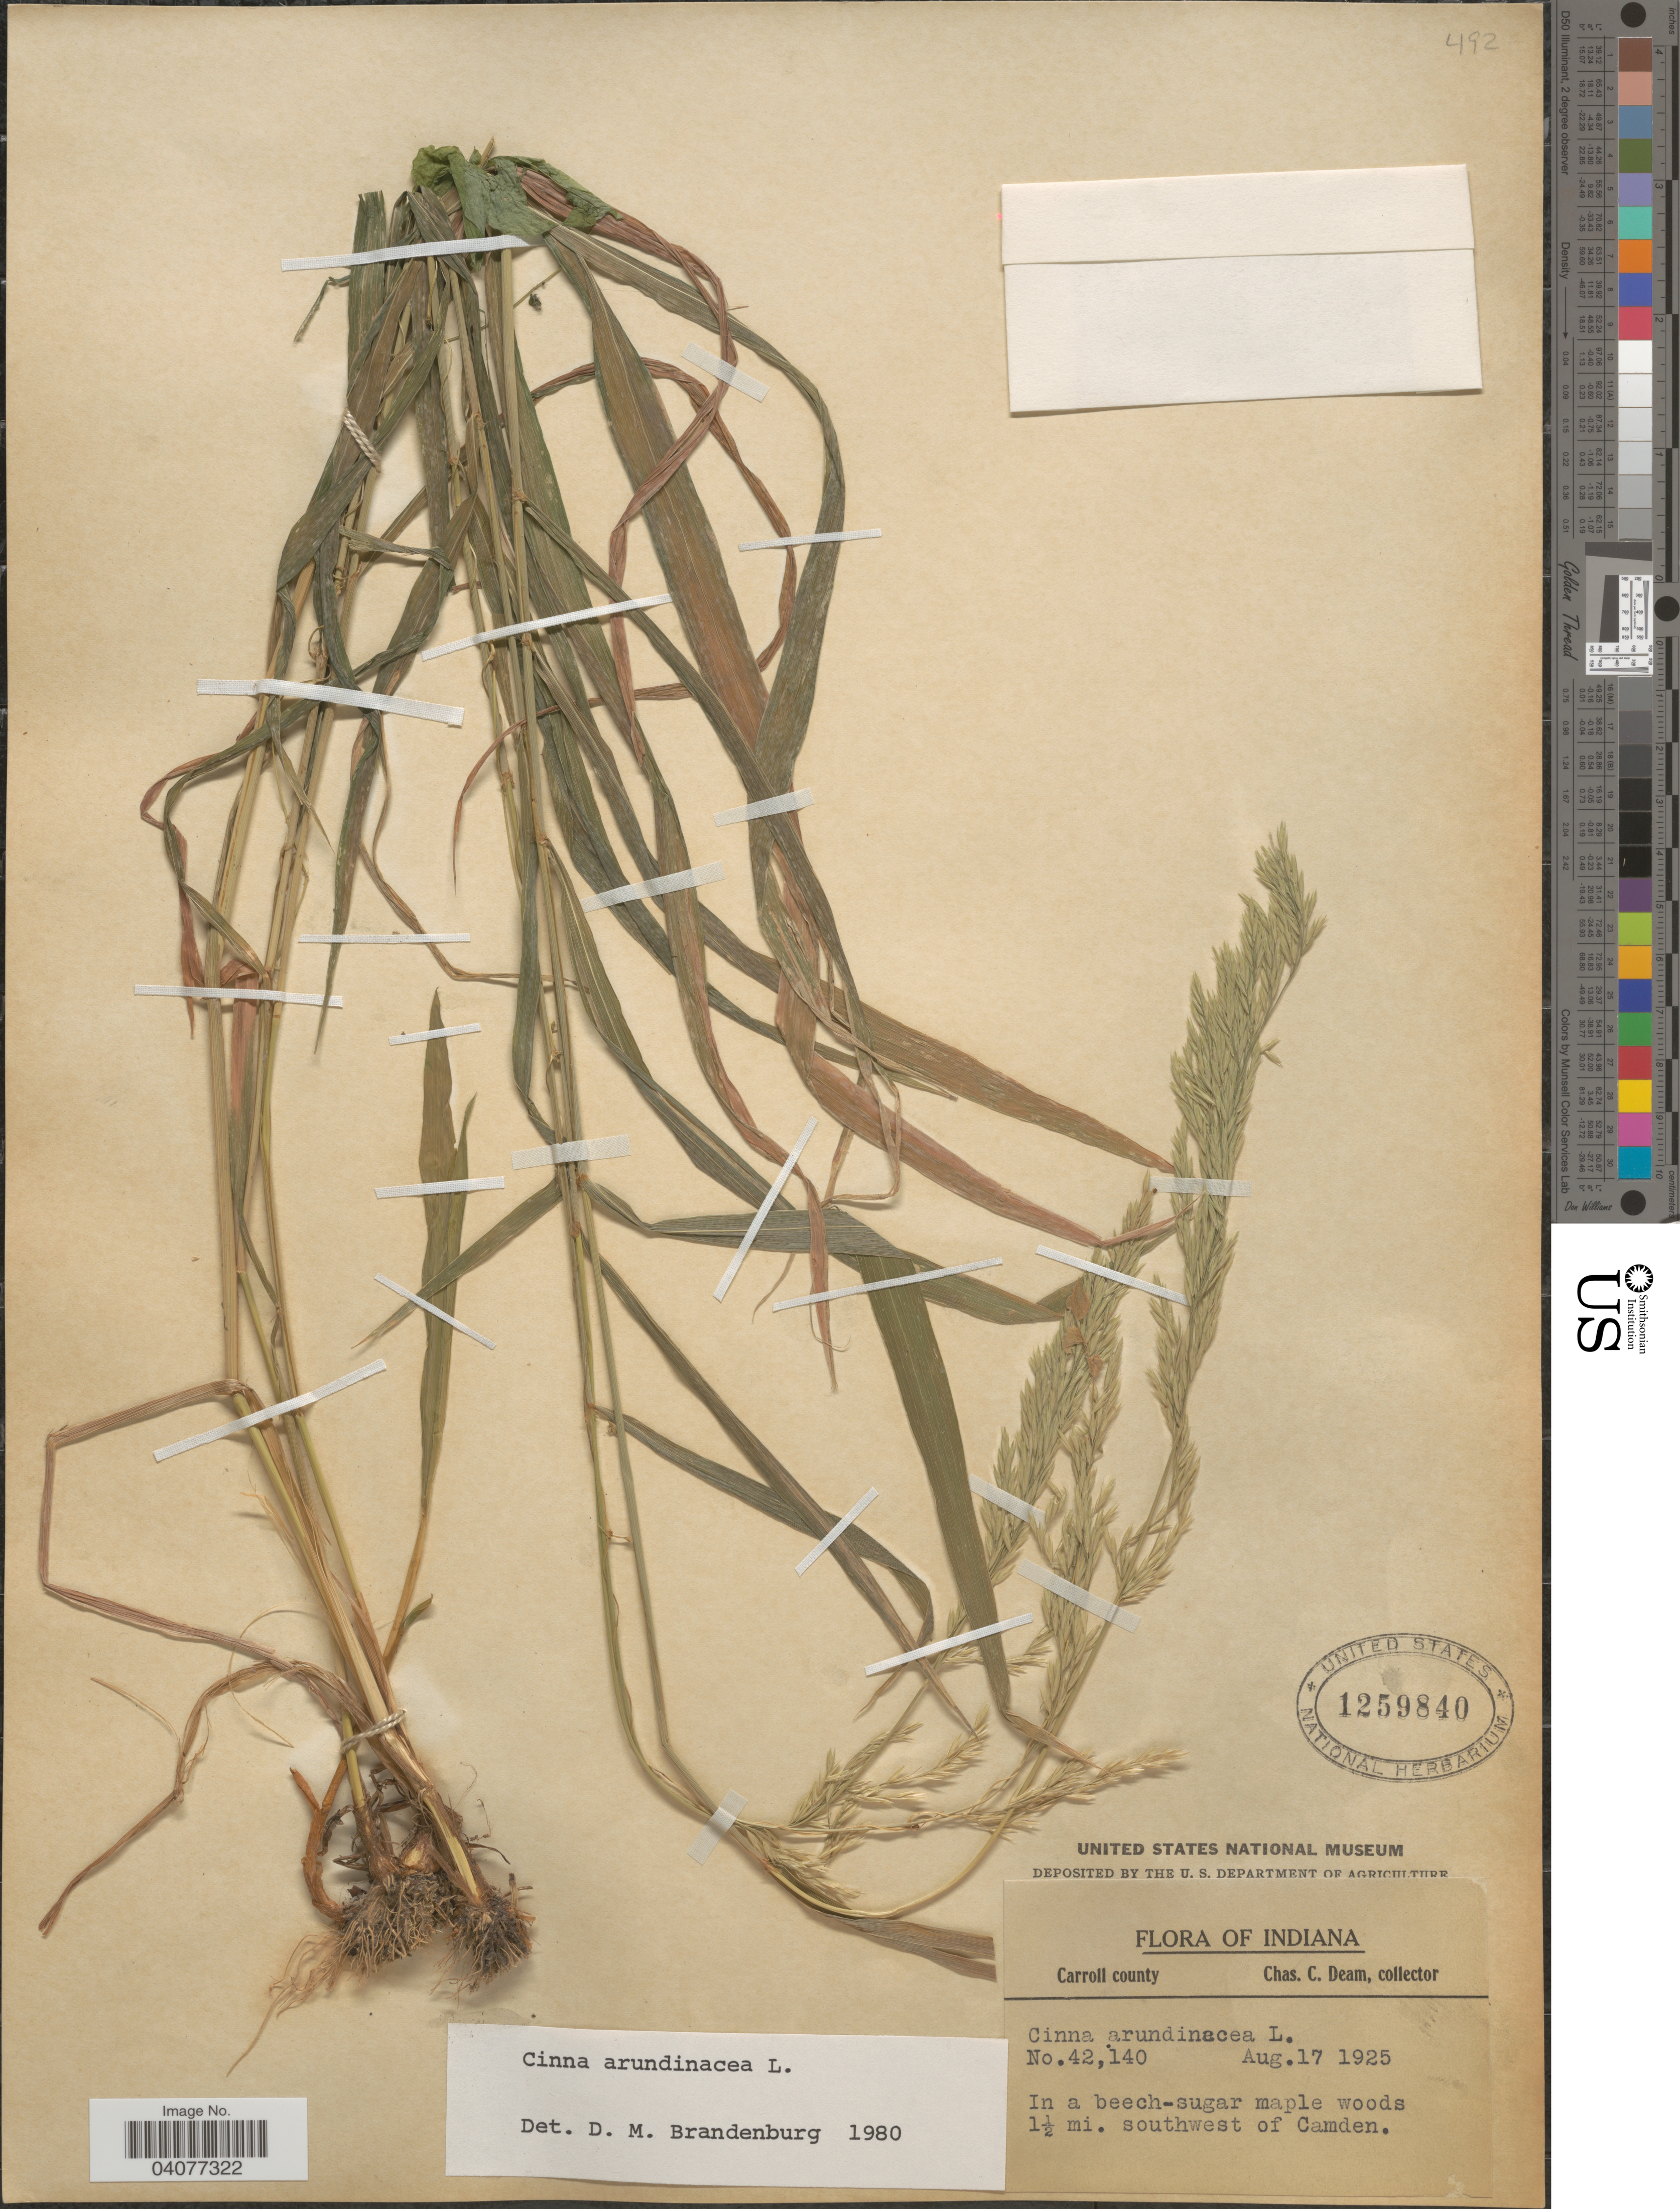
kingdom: Plantae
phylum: Tracheophyta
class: Liliopsida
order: Poales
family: Poaceae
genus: Cinna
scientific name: Cinna arundinacea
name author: L.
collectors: C. C. Deam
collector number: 42140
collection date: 1925-08-17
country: United States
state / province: Indiana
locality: Carroll county. In a beech-sugar maple woods 1½ mi. southwest of Camden.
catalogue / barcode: US 1259840